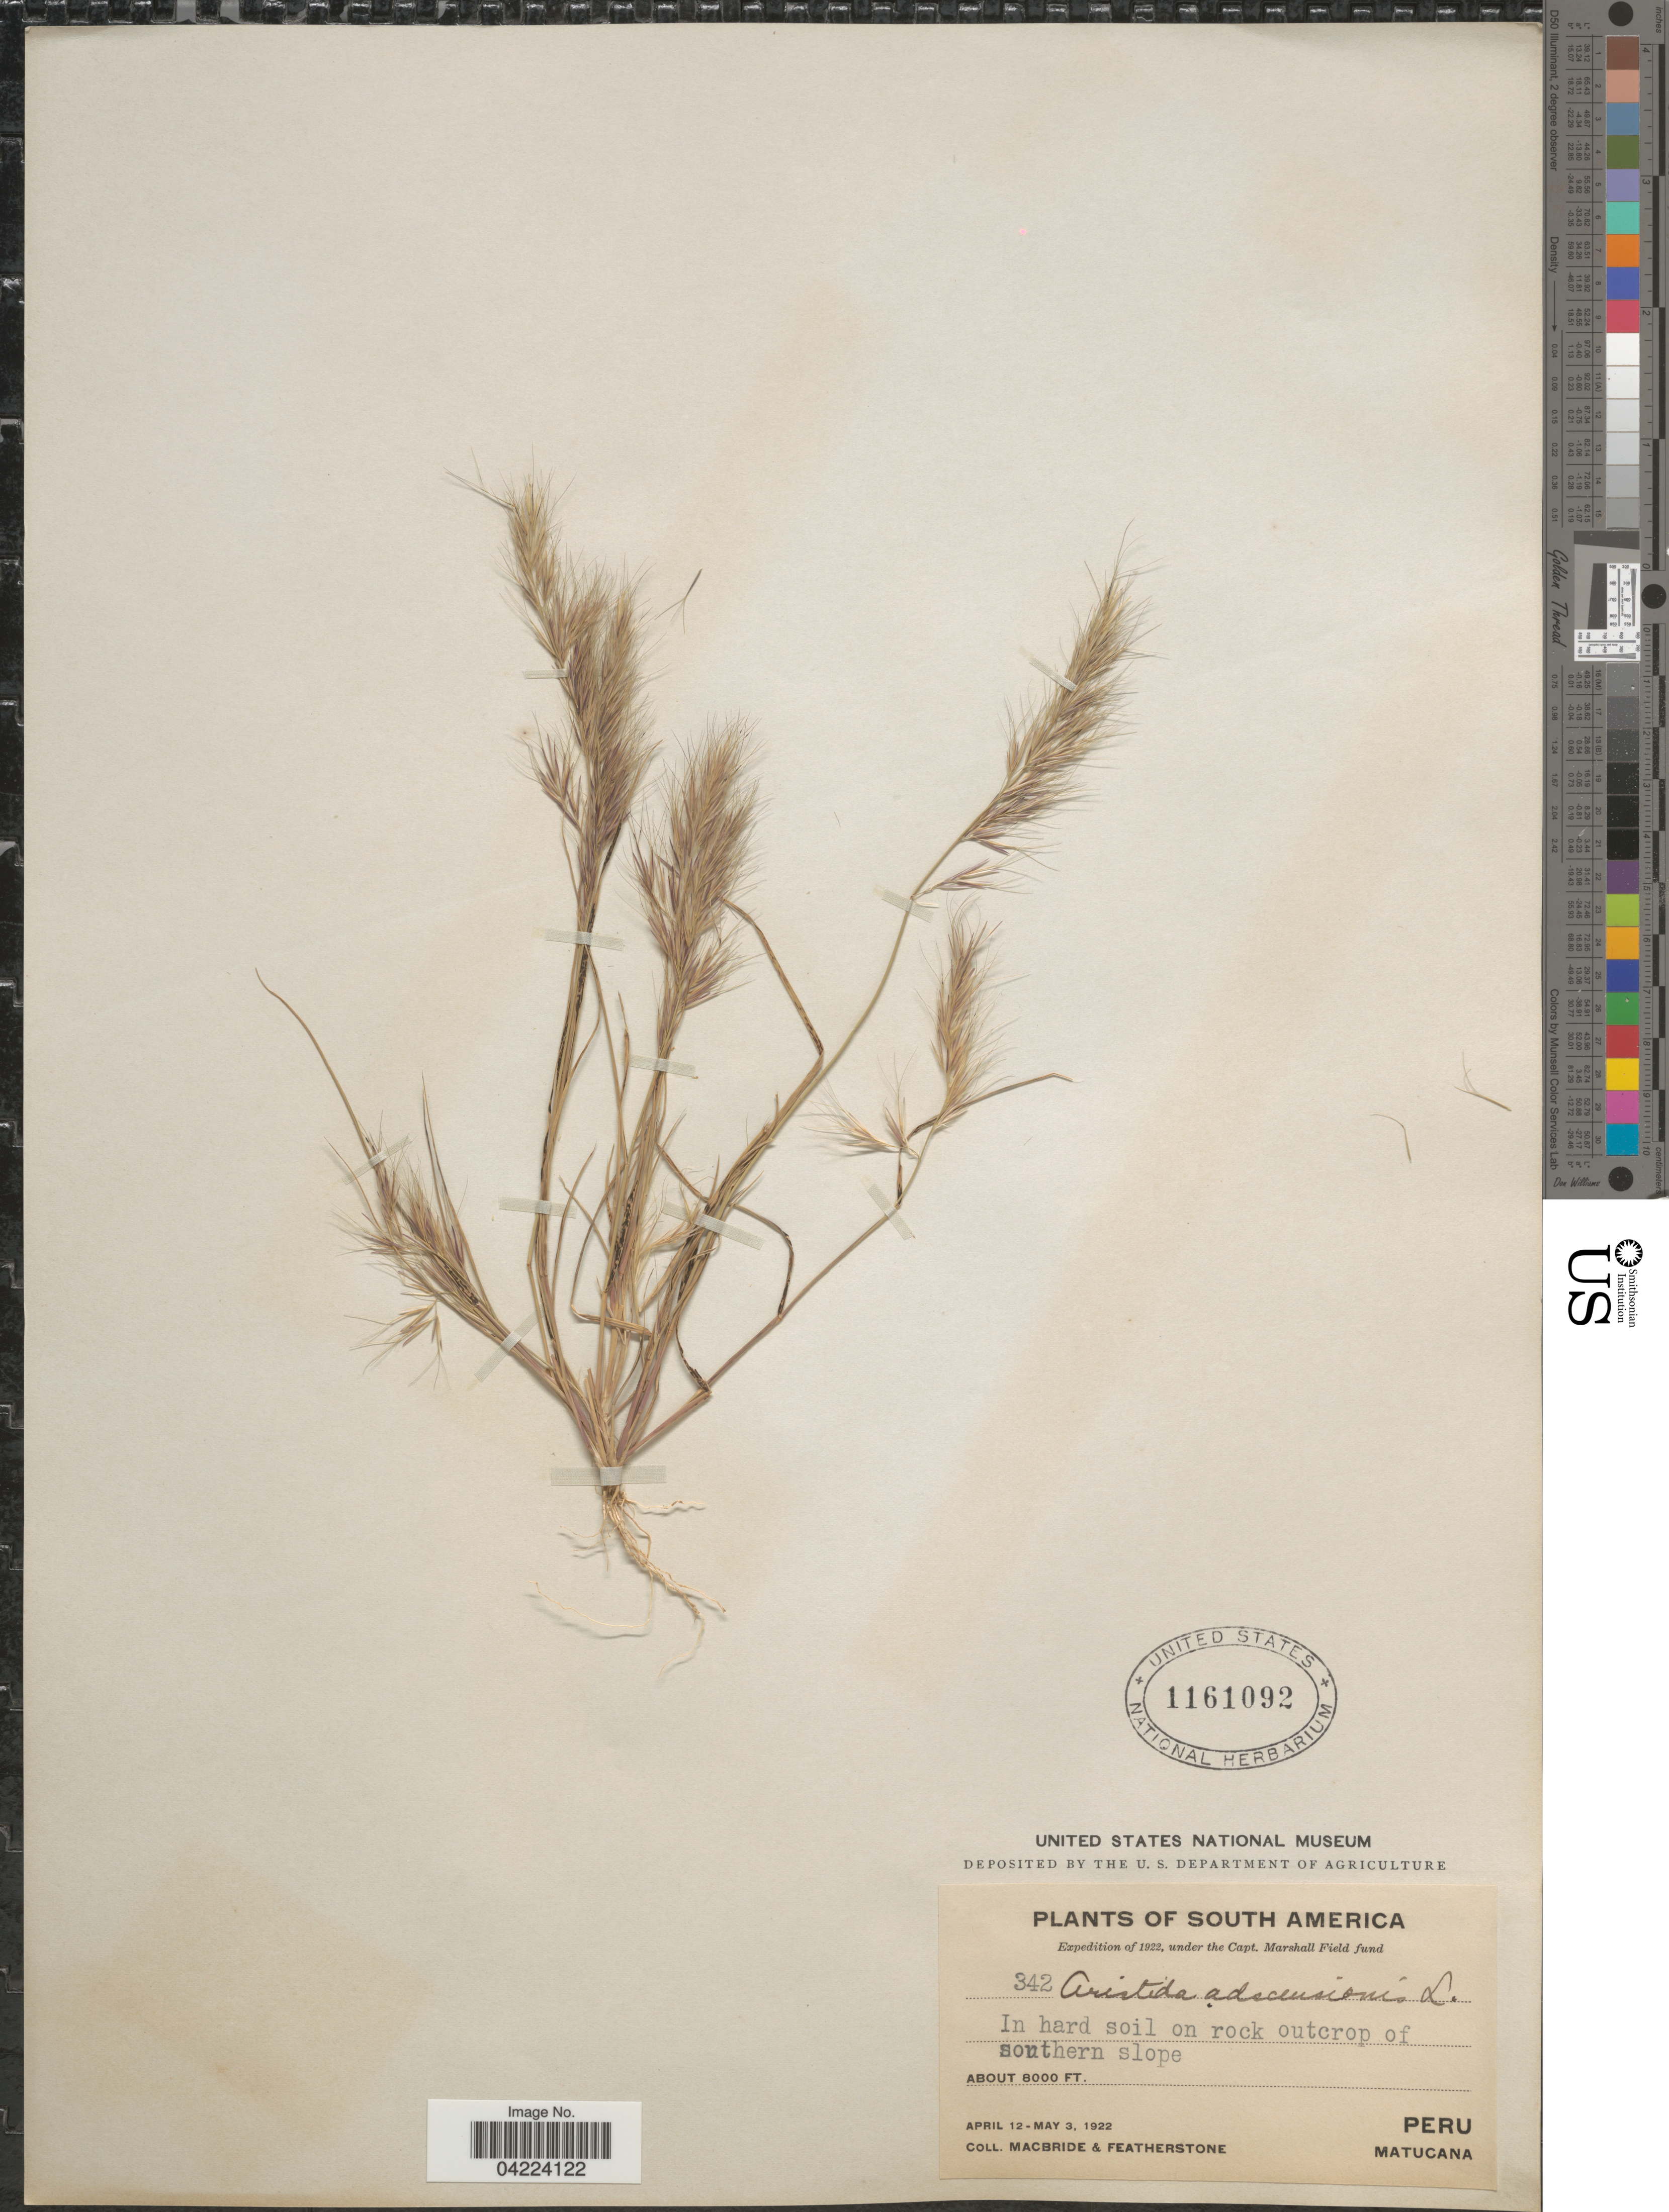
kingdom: Plantae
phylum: Tracheophyta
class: Liliopsida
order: Poales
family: Poaceae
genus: Aristida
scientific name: Aristida adscensionis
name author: L.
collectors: Macbride, -- & -. Featherstone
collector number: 342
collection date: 1922-04-12/1922-05-03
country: Peru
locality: Expedition of 1922. In hard soil on rock outcrop of southern slope. Matucana.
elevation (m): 2438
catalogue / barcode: US 1161092